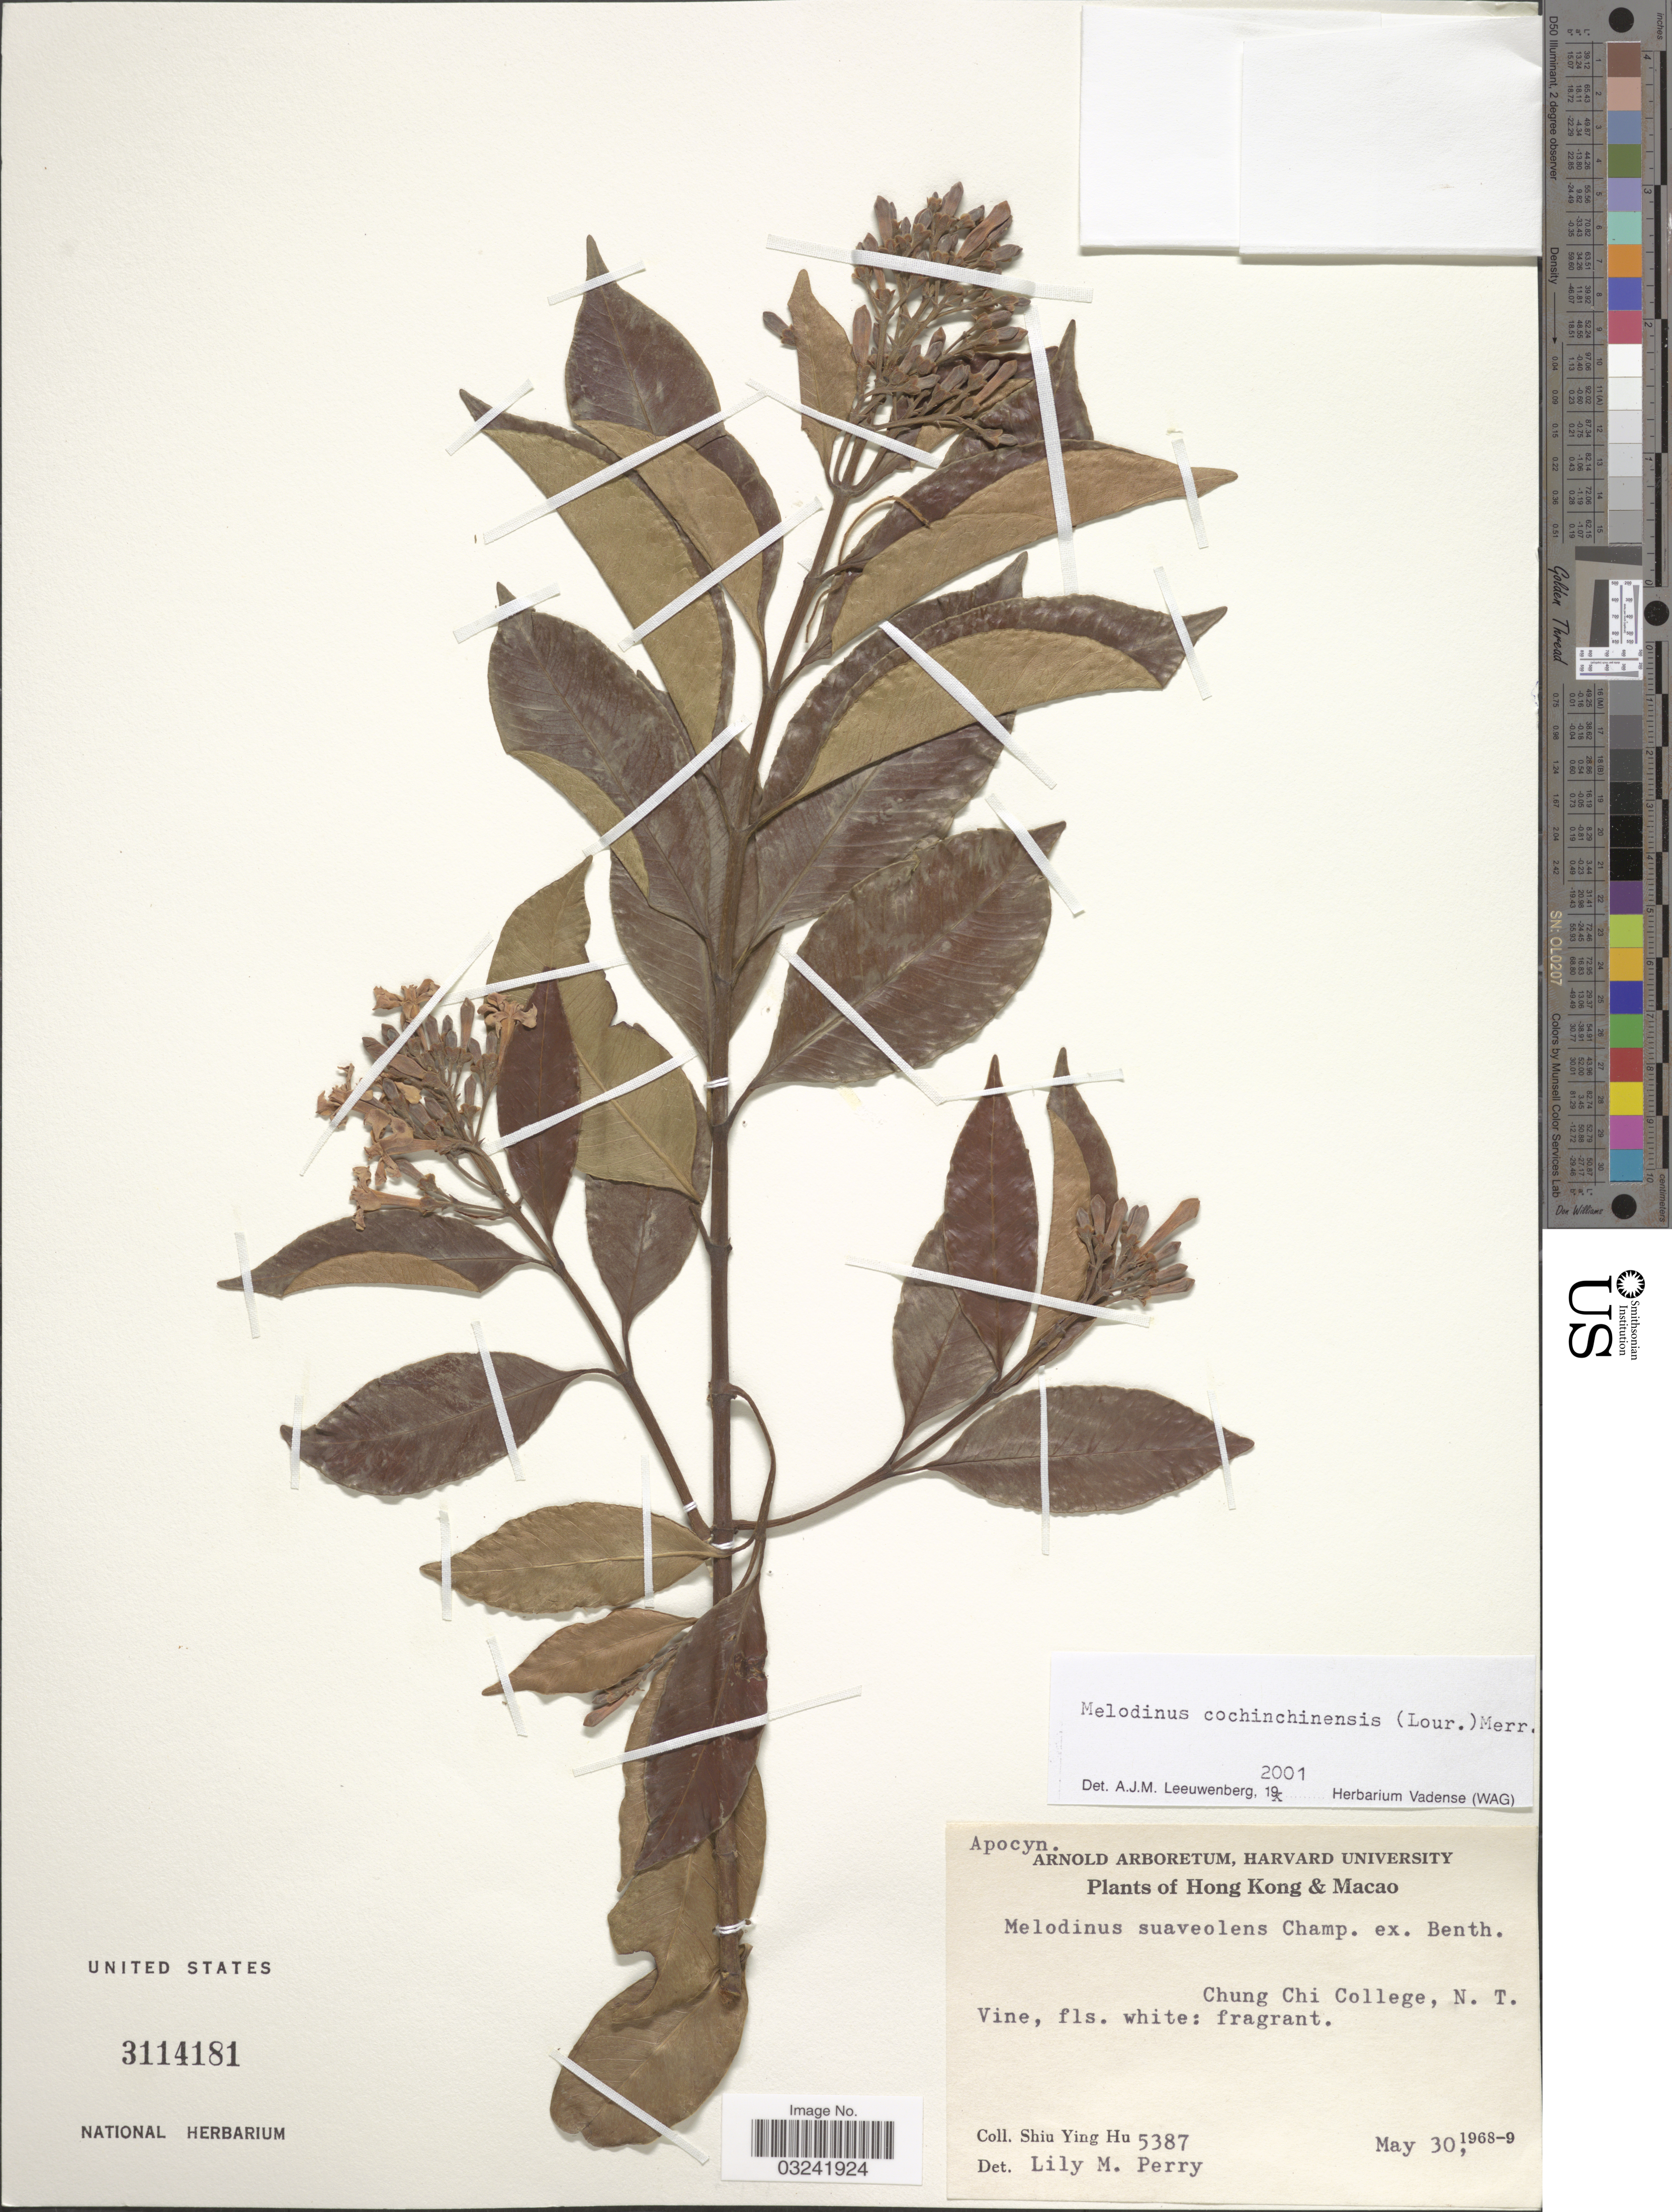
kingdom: Plantae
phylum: Tracheophyta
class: Magnoliopsida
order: Gentianales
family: Apocynaceae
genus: Melodinus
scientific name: Melodinus cochinchinensis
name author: (Lour.) Merr.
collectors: S. Y. Hu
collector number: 5387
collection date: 1968-05-30/1969-05-30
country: China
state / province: Hong Kong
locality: Hong Kong & Macao, Chung Chi College, N. T.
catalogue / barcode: US 3114181